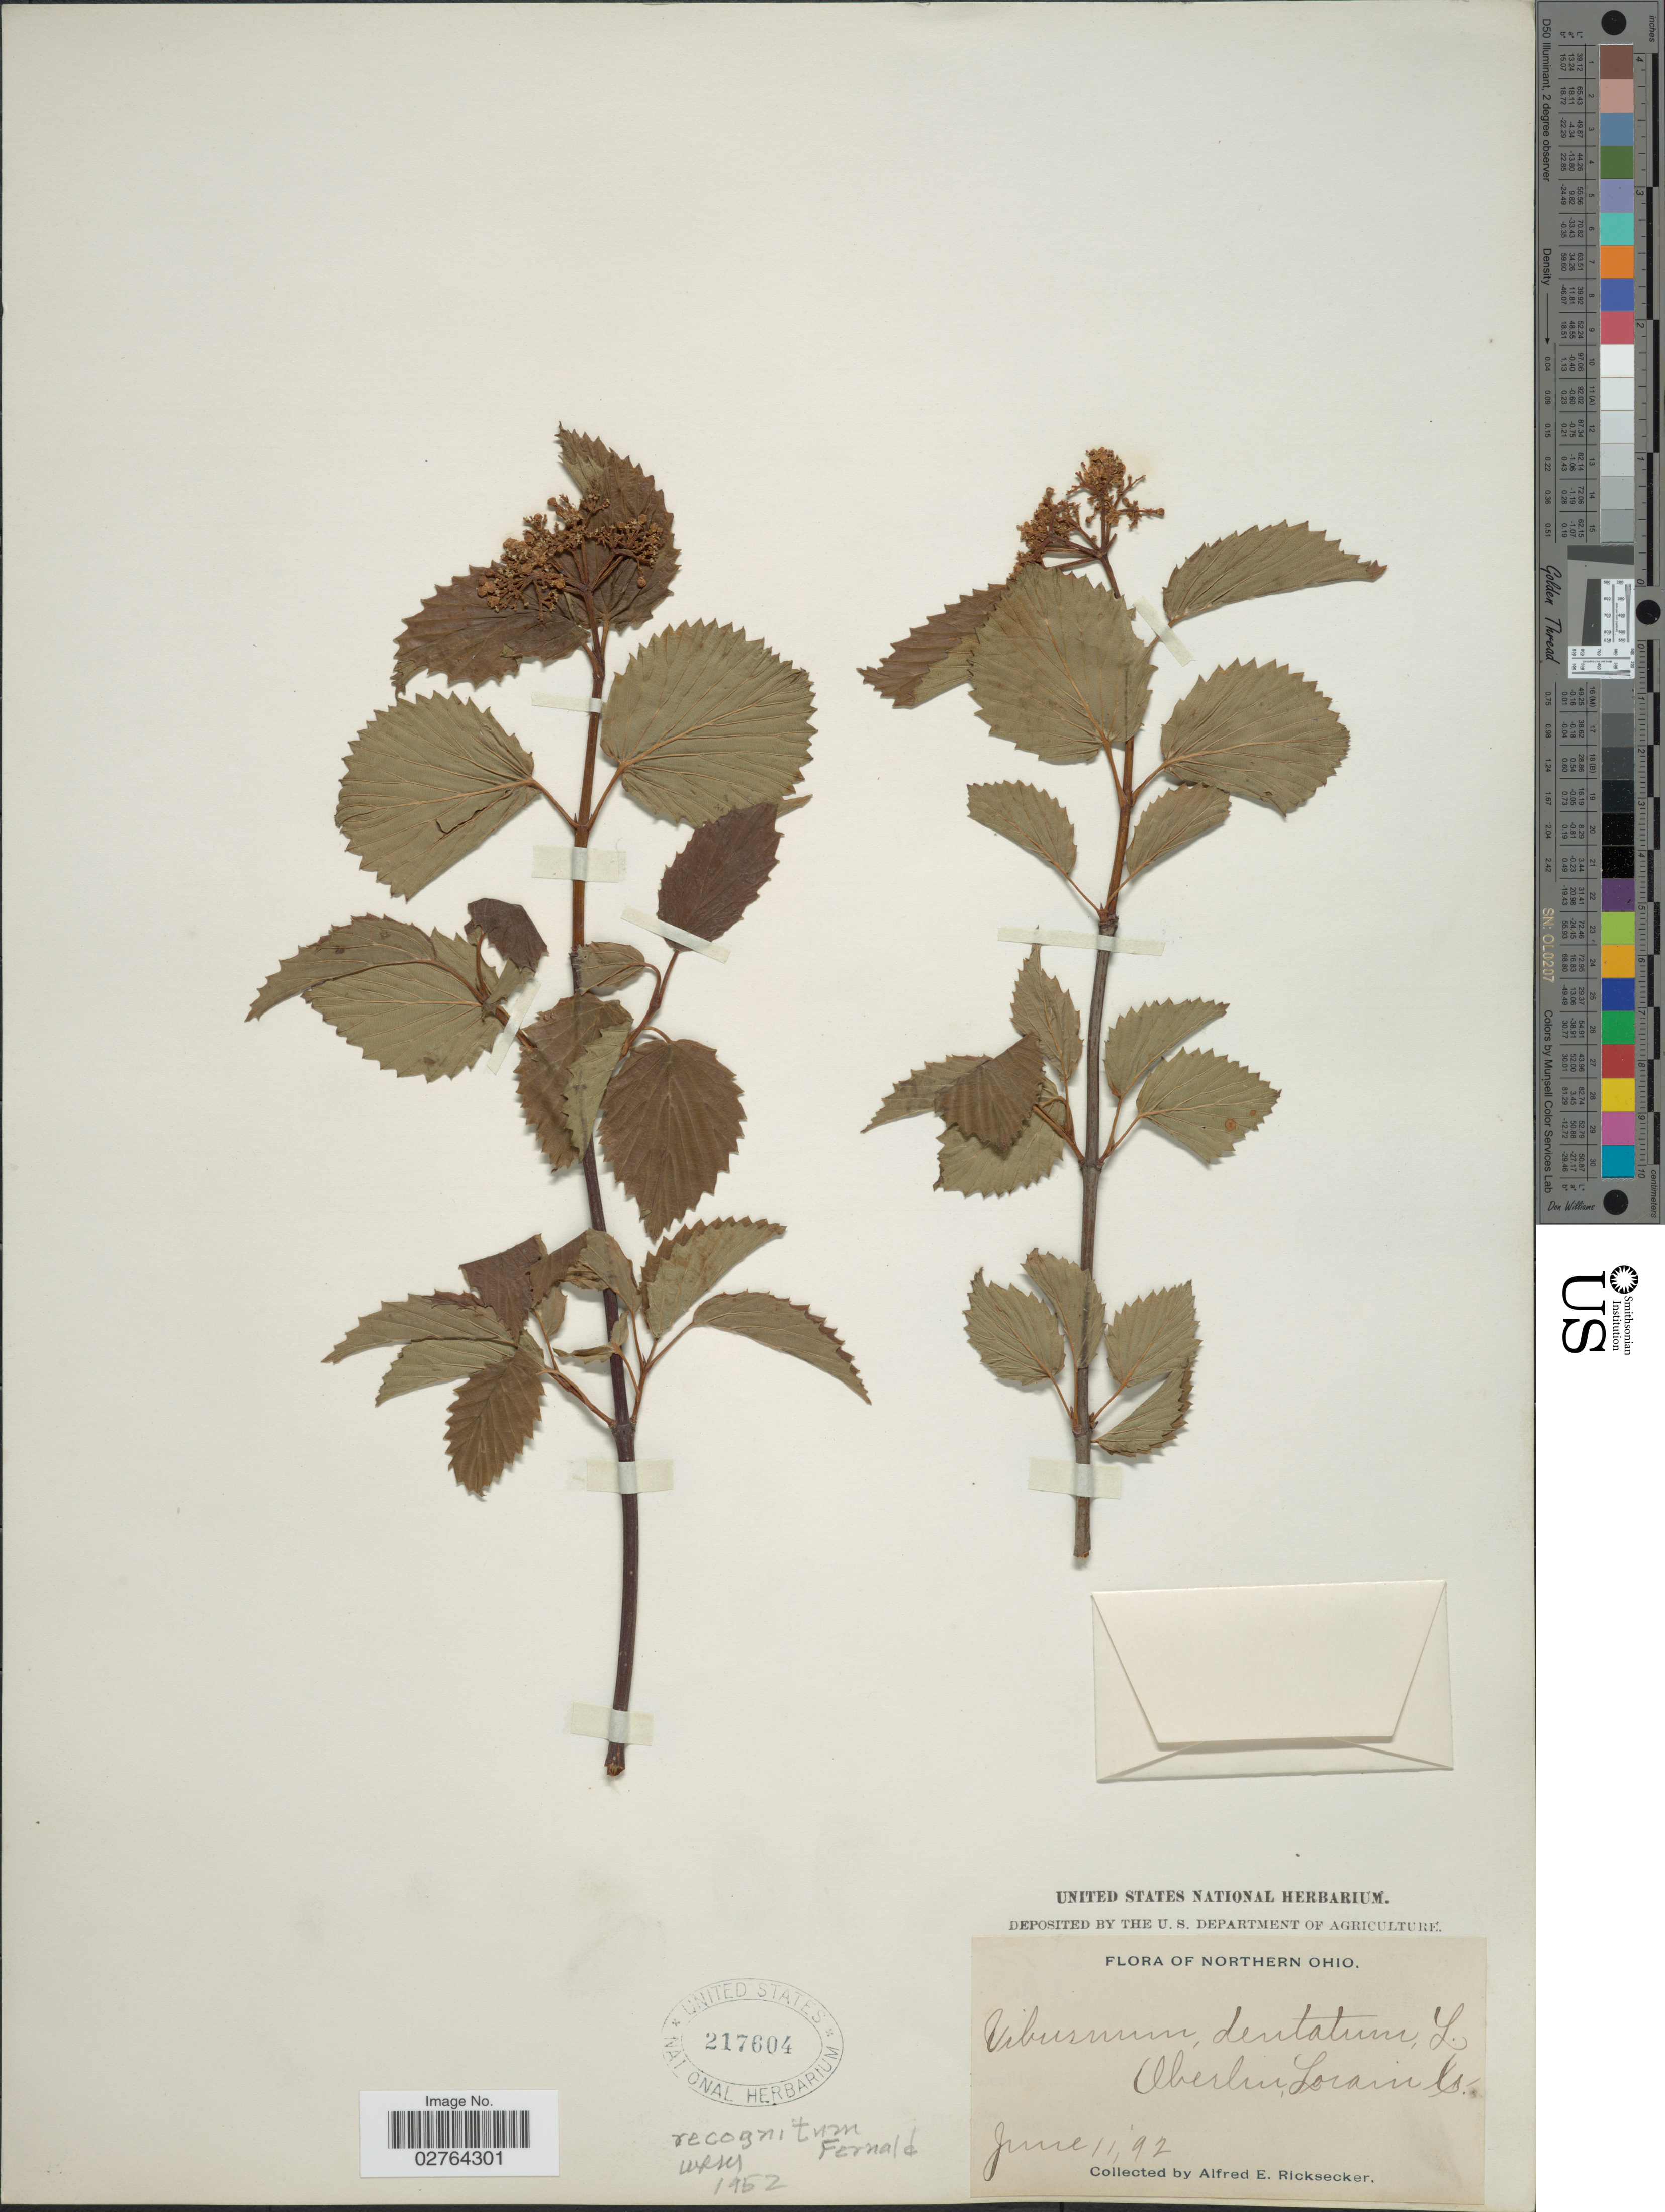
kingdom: Plantae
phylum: Tracheophyta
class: Magnoliopsida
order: Dipsacales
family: Viburnaceae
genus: Viburnum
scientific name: Viburnum recognitum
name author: Fernald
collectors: A. E. Ricksecker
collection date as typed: Transcribed d/m/y: 11/6/92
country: United States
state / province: Ohio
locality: Northern Ohio. Oberlin, Lorain Co.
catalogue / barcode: US 217604